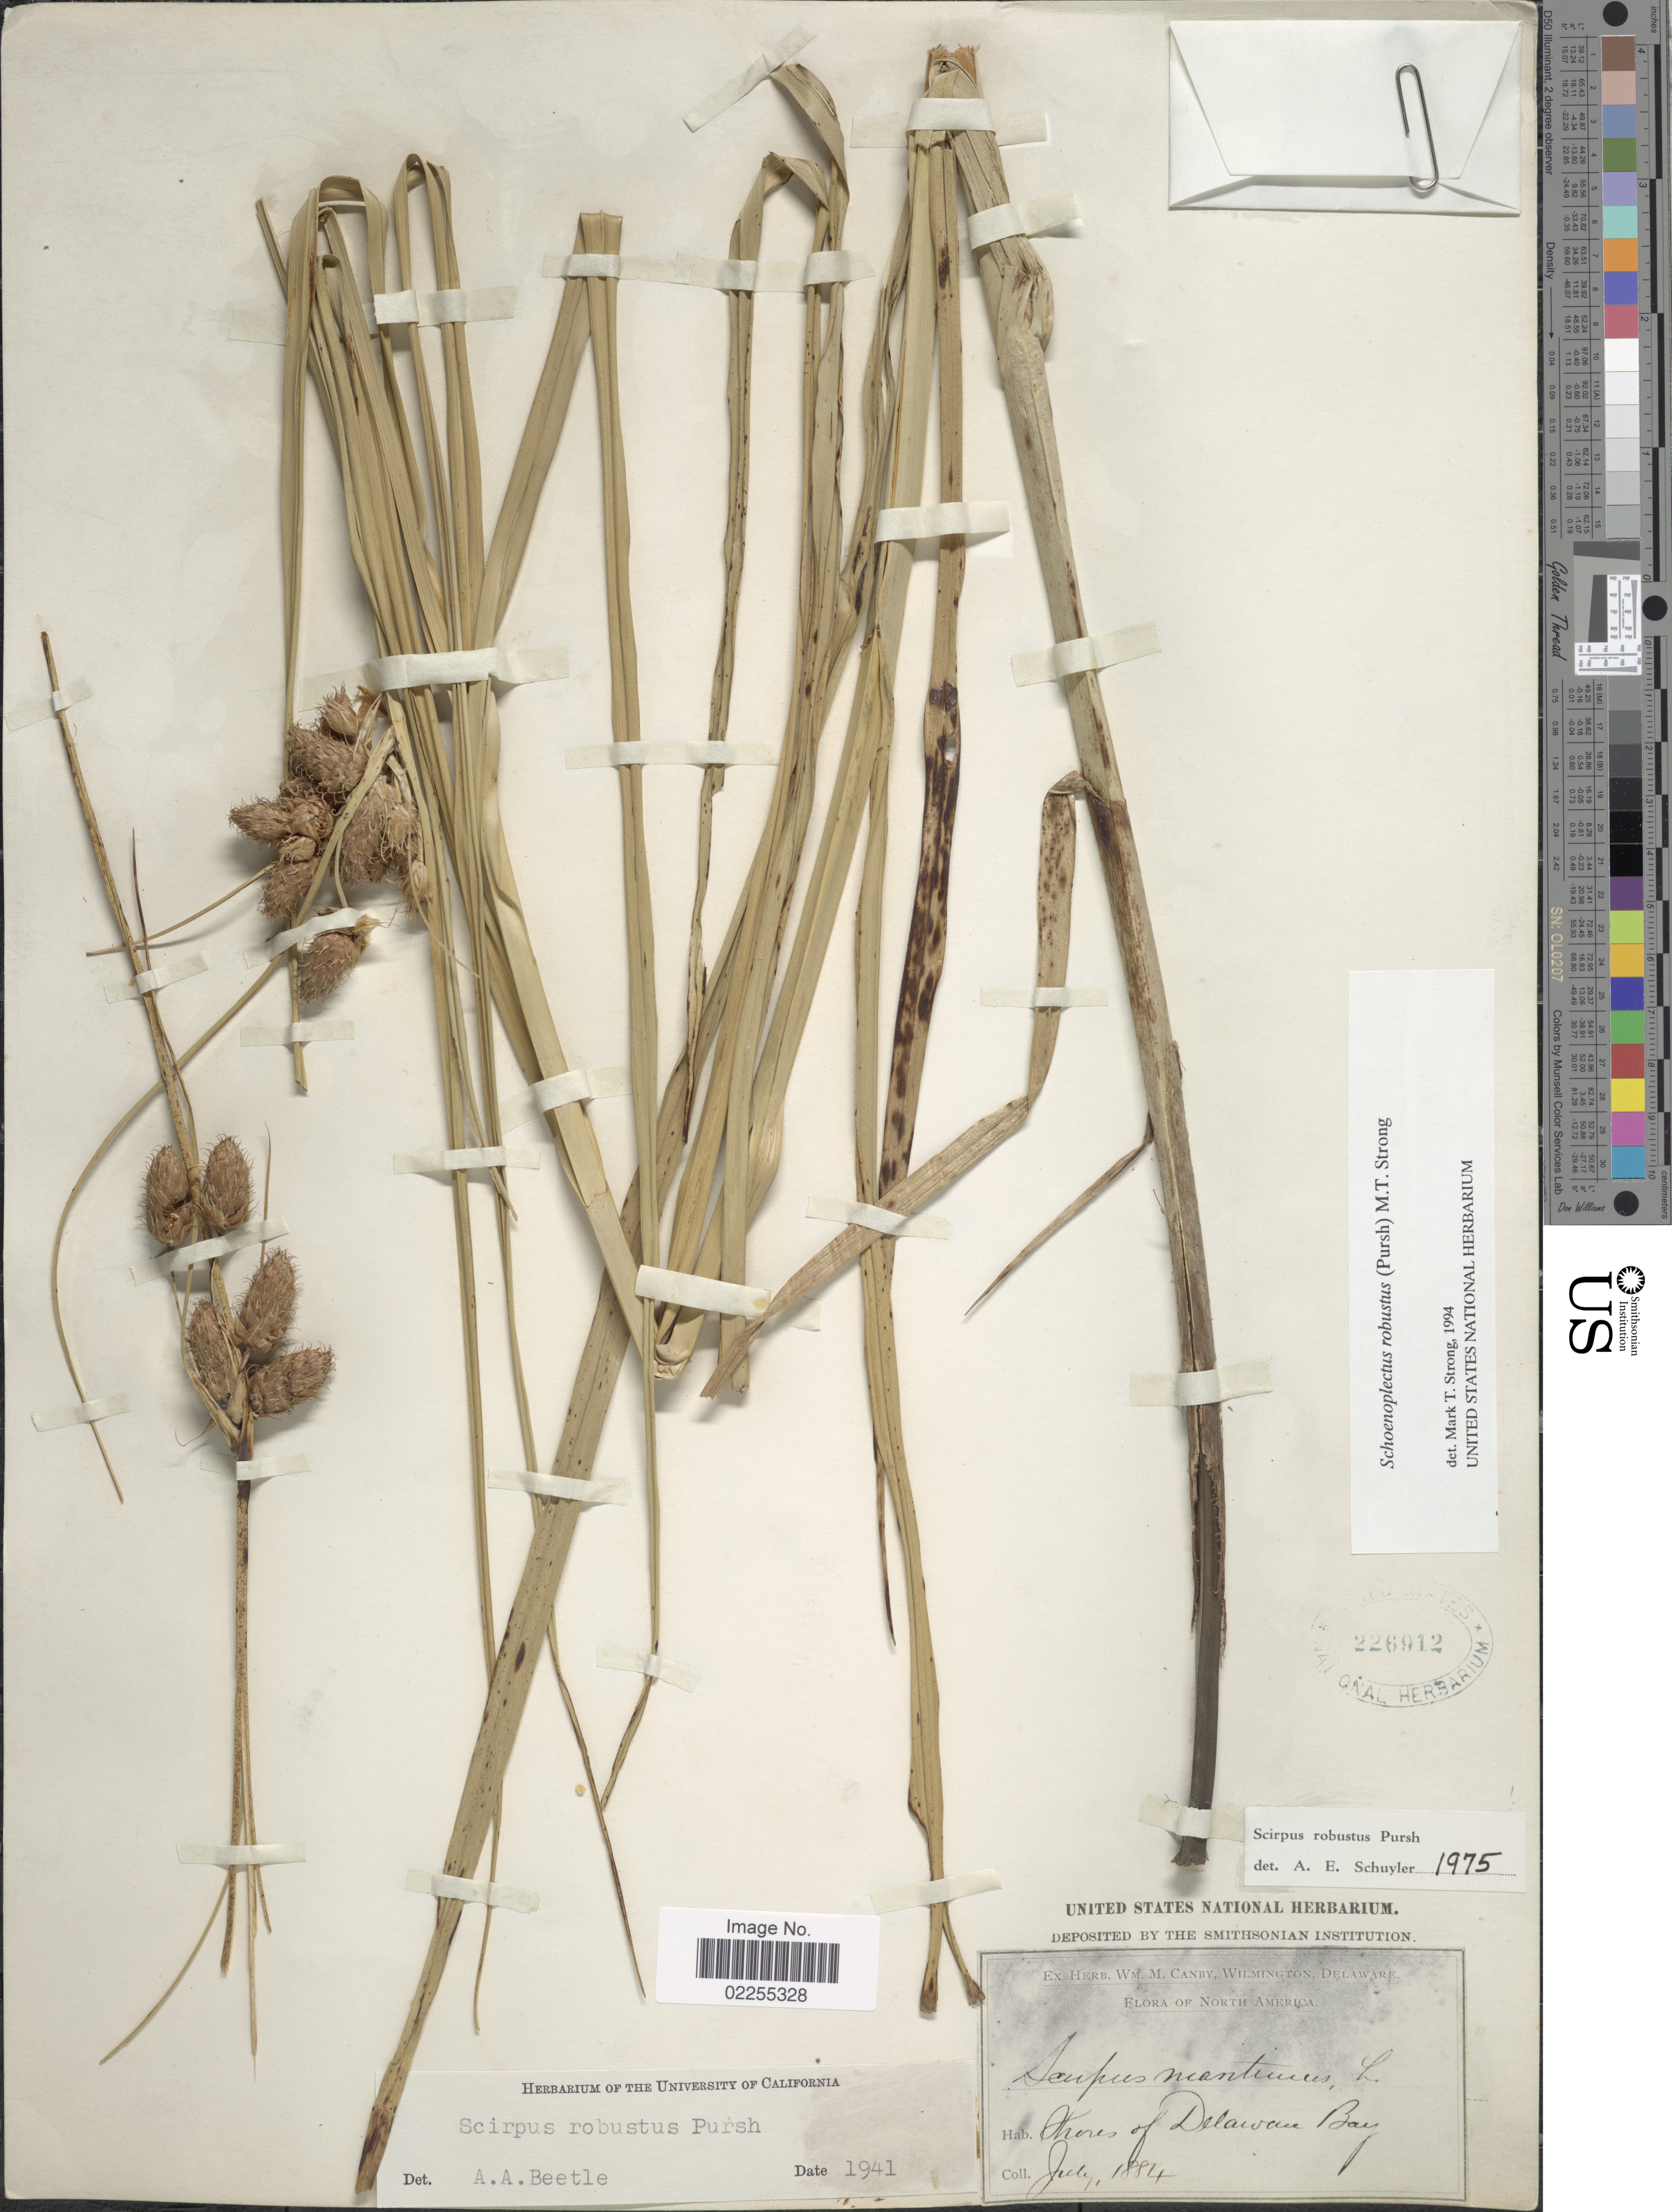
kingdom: Plantae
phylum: Tracheophyta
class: Liliopsida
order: Poales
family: Cyperaceae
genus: Bolboschoenus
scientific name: Bolboschoenus robustus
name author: (Pursh) Soják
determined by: Strong, M. T., (US), Smithsonian Institution - National Museum of Natural History (UNITED STATES)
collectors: ex herb. W.M. Canby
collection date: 1884-07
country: United States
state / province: Delaware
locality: Shores of Delaware Bay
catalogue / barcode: US 226912